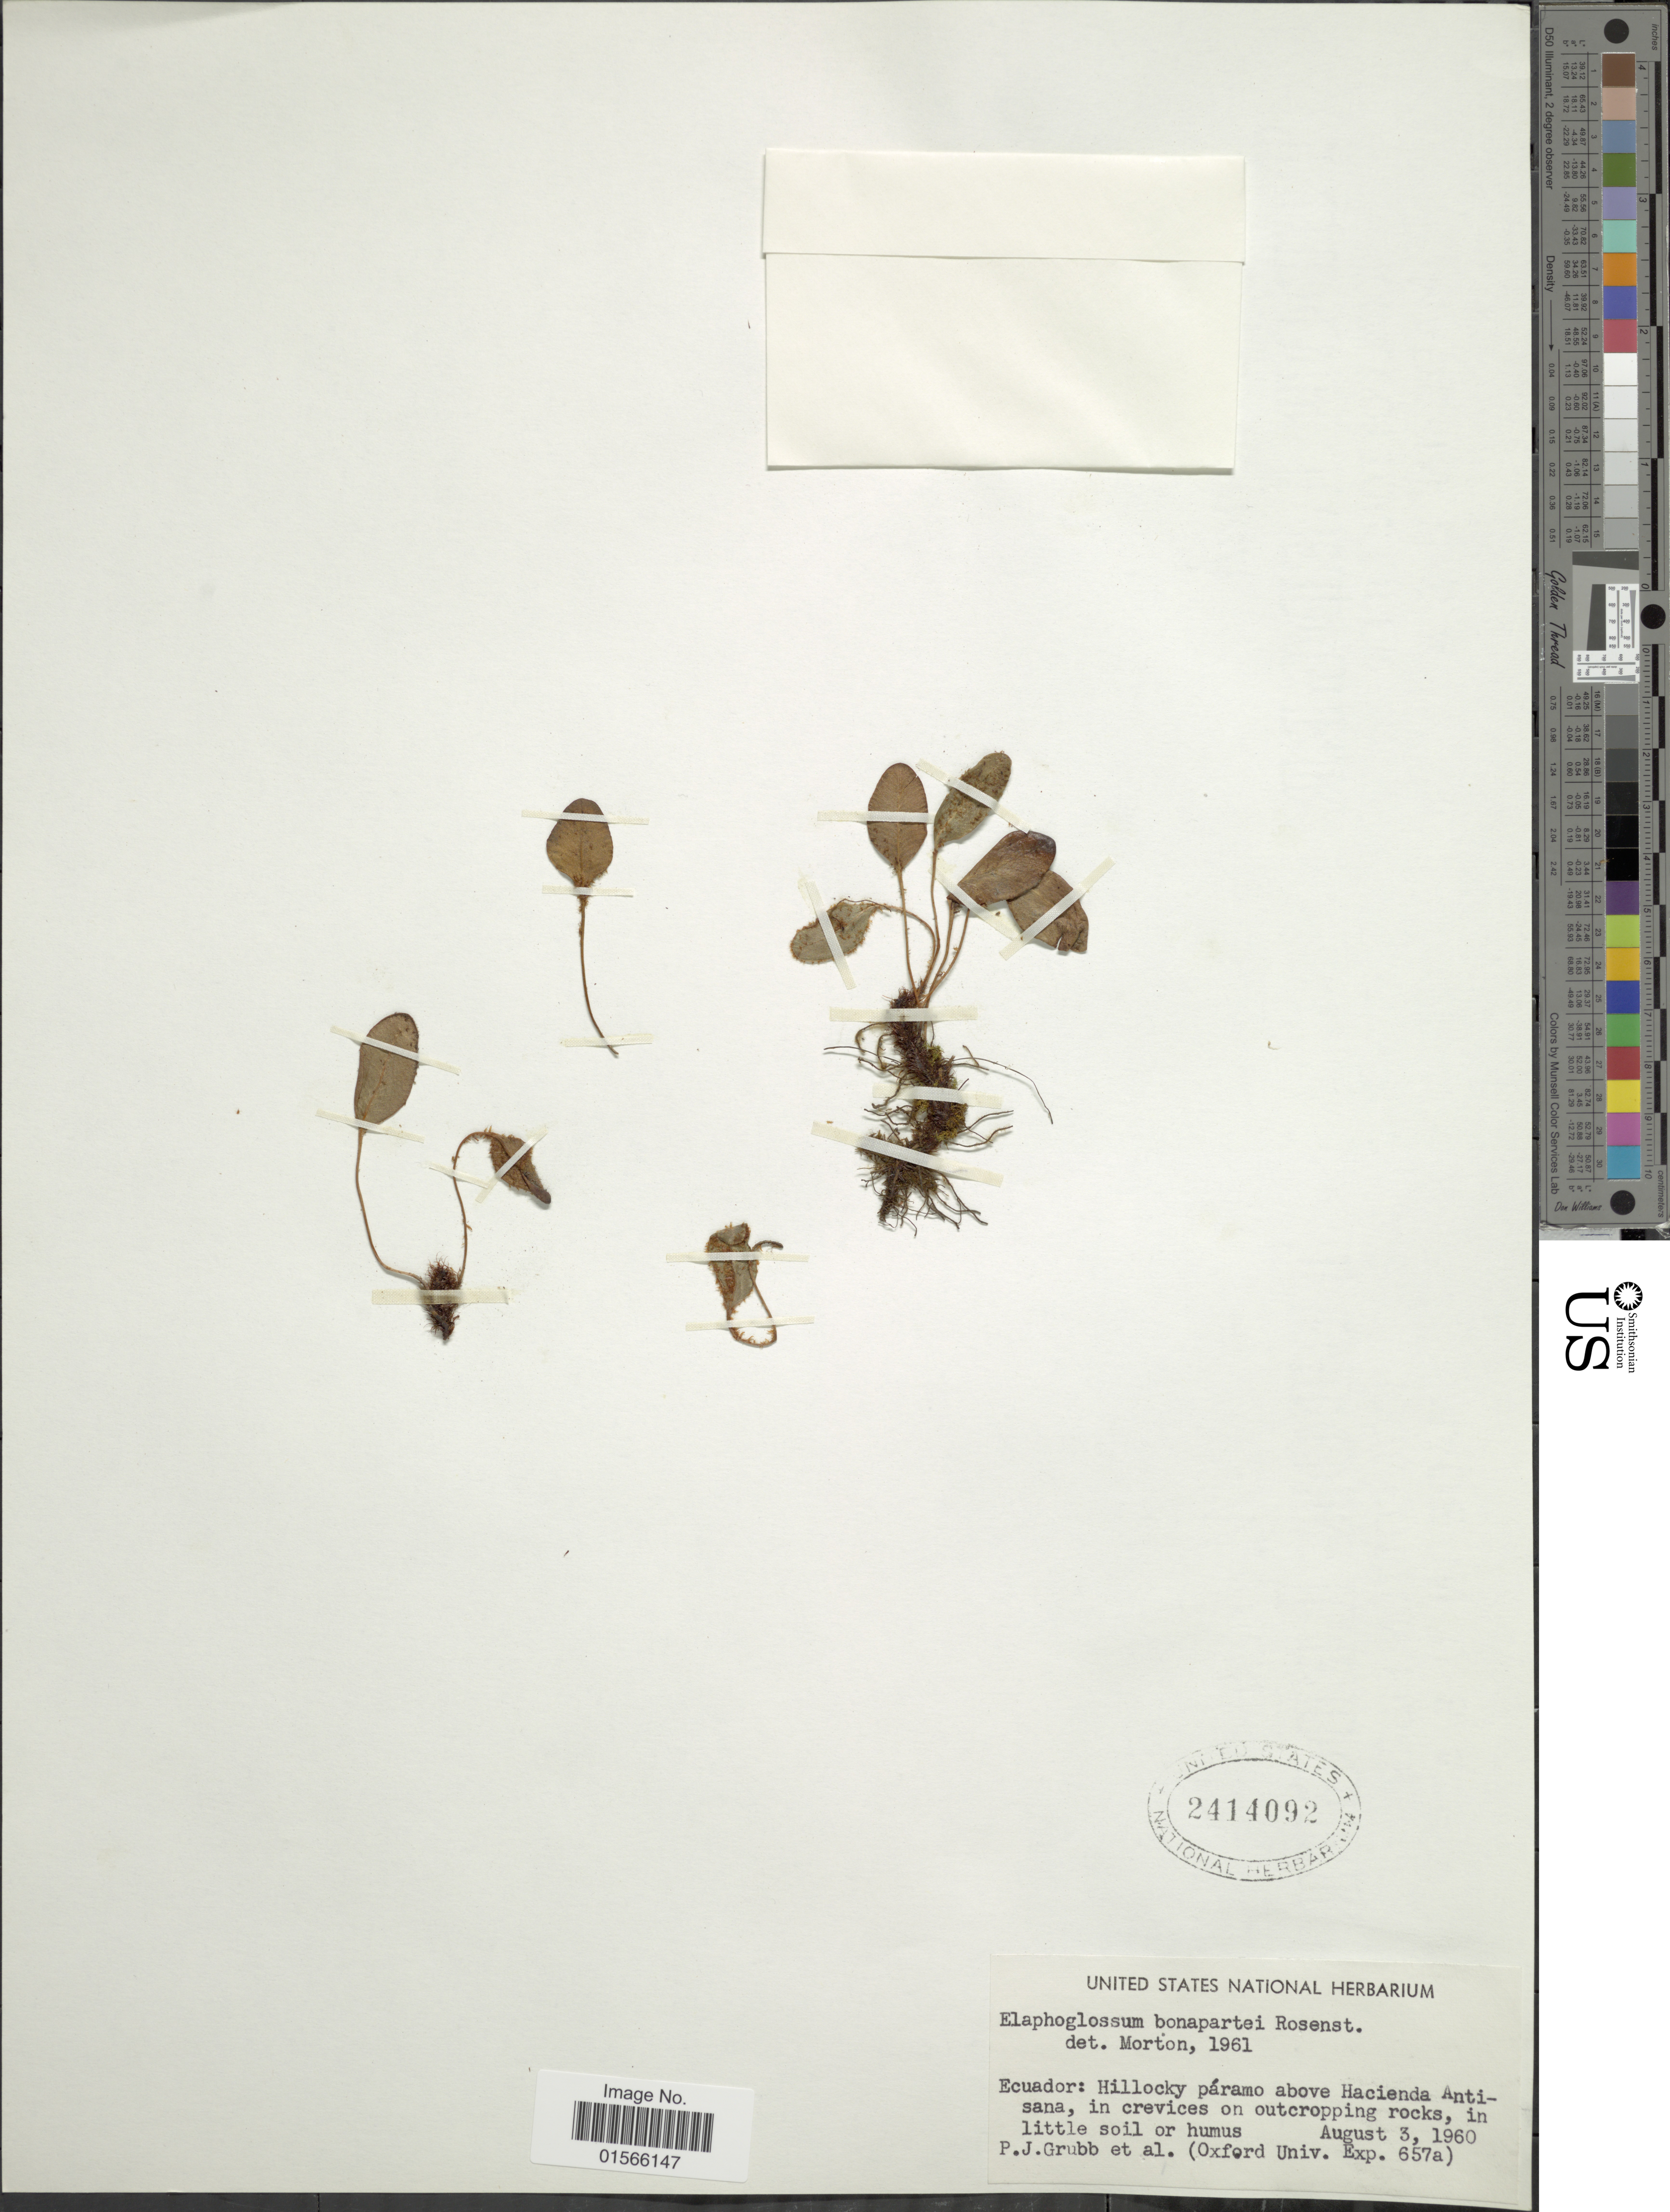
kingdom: Plantae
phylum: Tracheophyta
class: Polypodiopsida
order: Polypodiales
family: Dryopteridaceae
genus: Elaphoglossum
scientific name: Elaphoglossum bonapartii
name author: Rosenst.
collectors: P. J. Grubb & et al.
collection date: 1960-08-03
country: Ecuador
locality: In Hillocky páramo above Hacienda Antisana, in crevices on outcropping rocks, in little soil or humus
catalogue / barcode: US 2414092